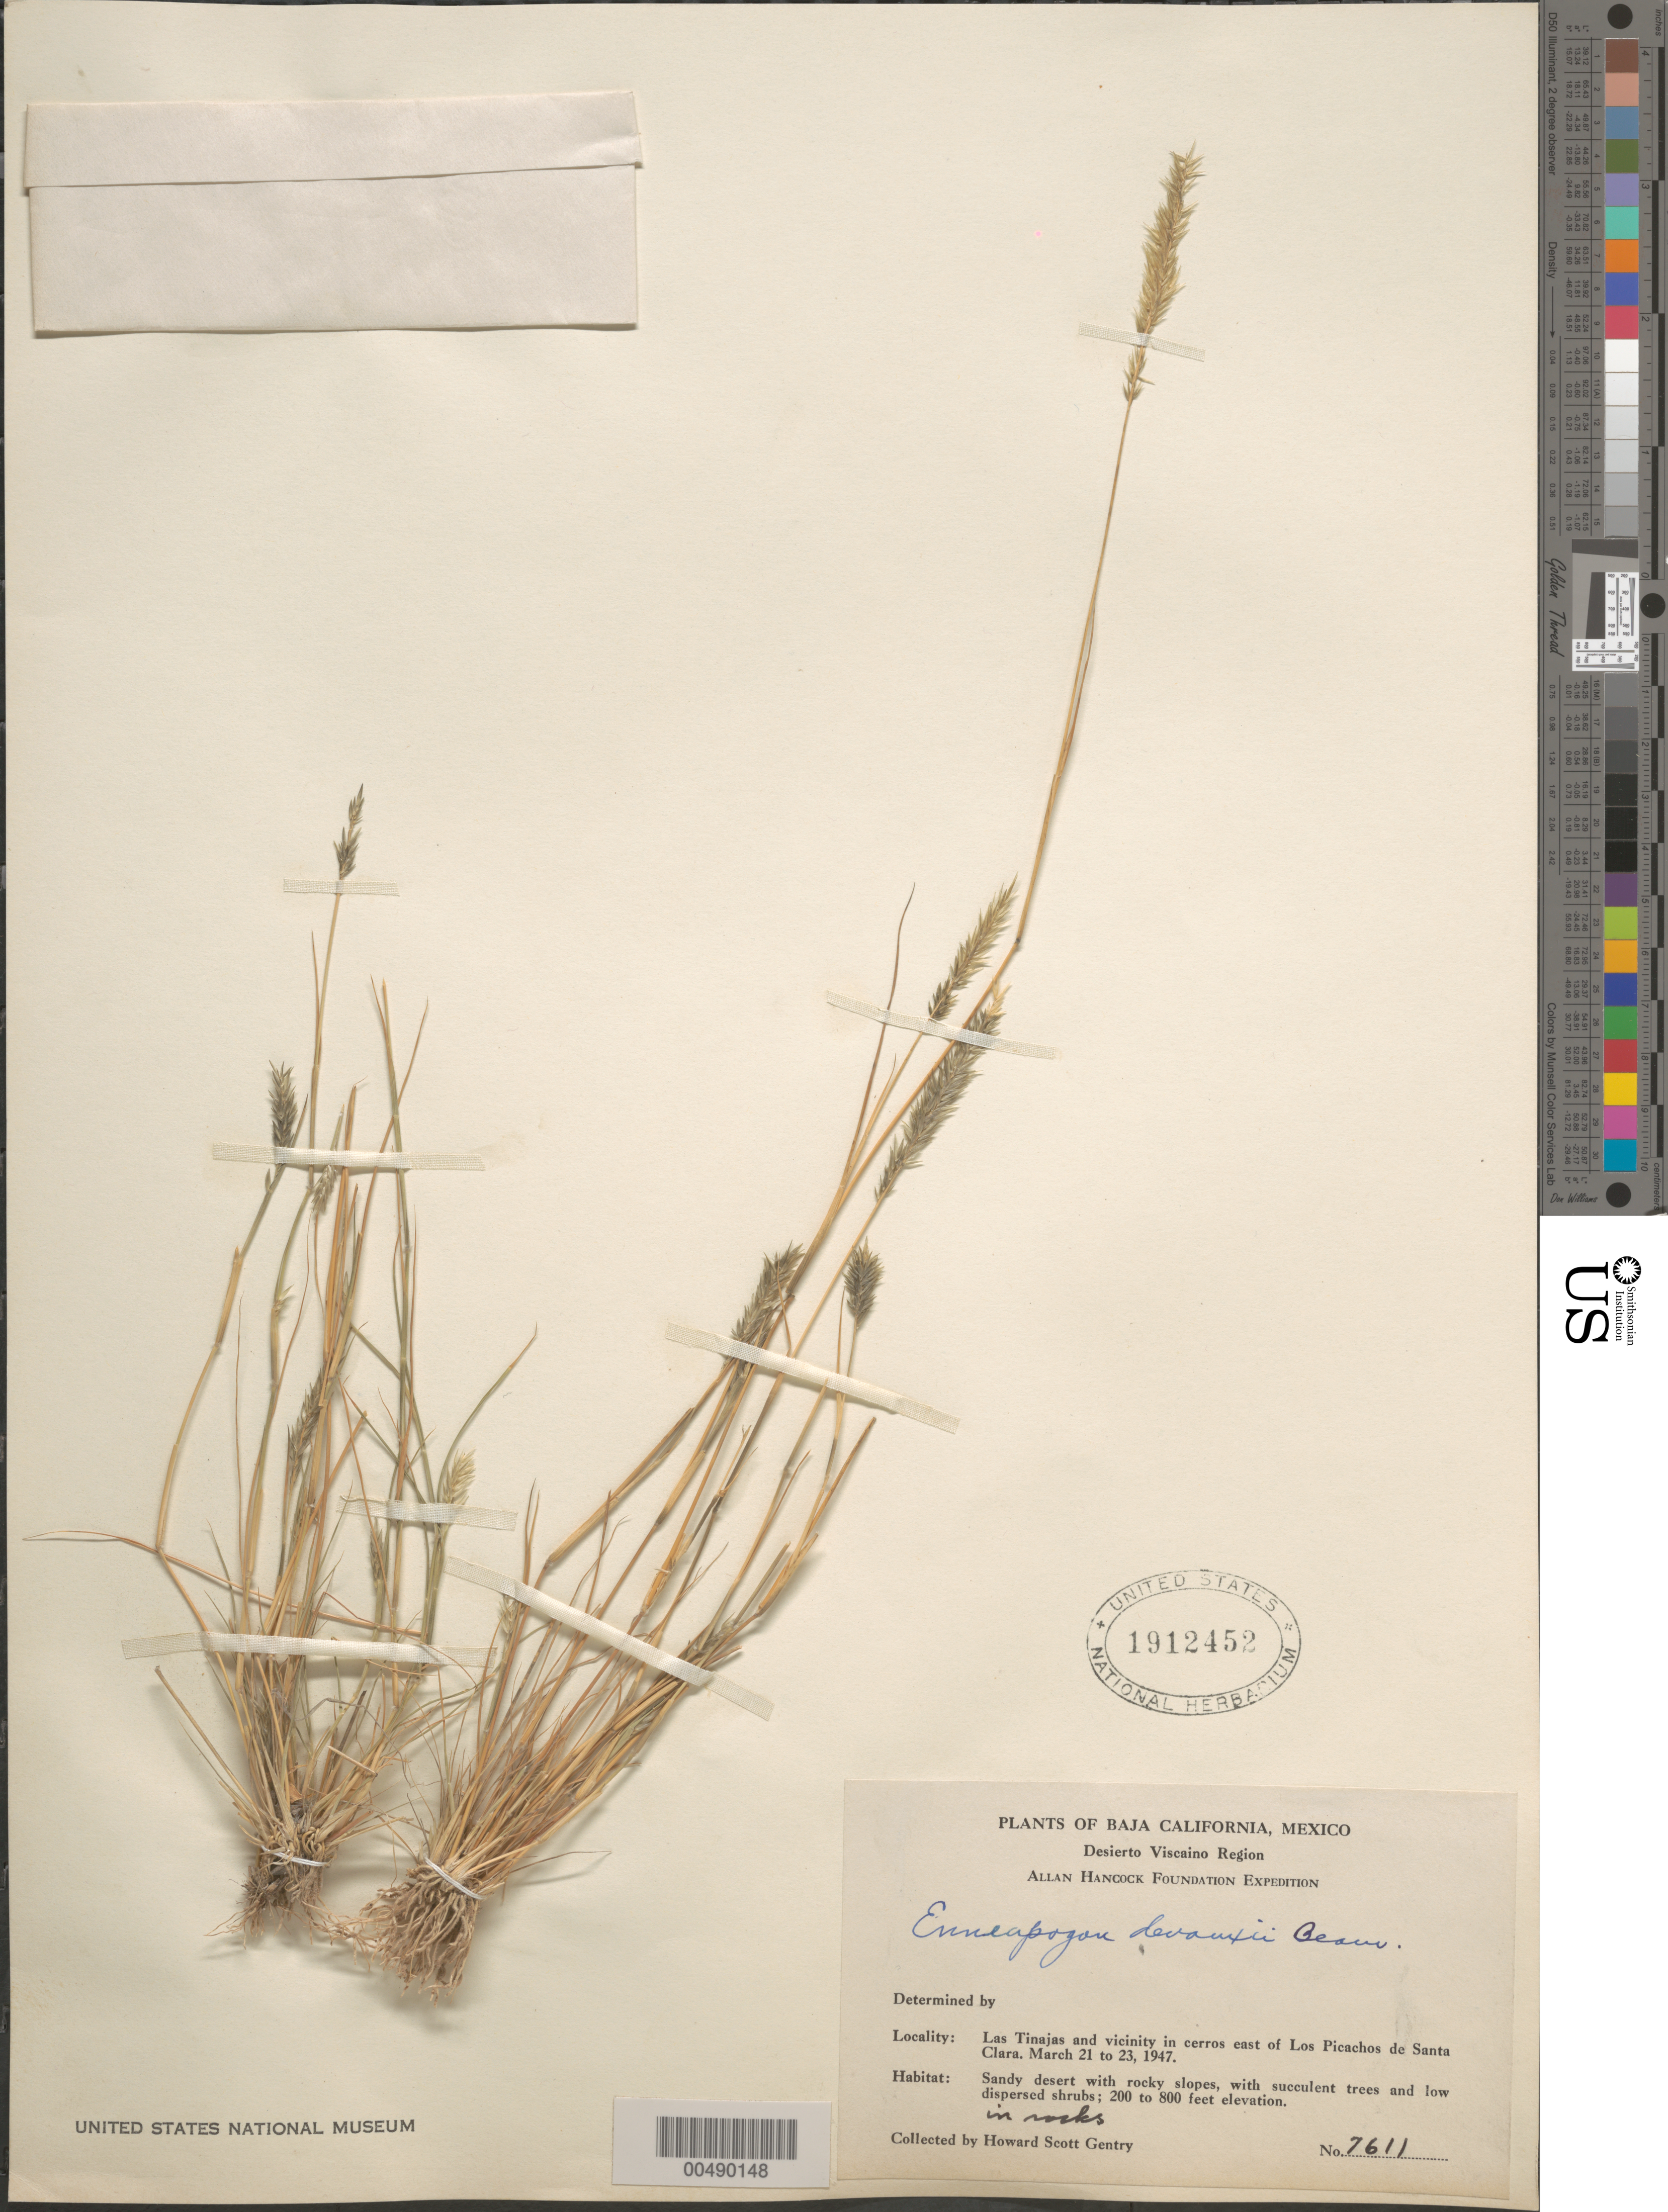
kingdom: Plantae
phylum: Tracheophyta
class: Liliopsida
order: Poales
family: Poaceae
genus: Enneapogon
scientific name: Enneapogon desvauxii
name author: P. Beauv.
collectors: H. S. Gentry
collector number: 7611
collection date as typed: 21 Mar 1947 to 23 Mar 1947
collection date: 1947-03-21/1947-03-23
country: Mexico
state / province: Baja California Norte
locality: Las Tinajas and vicinity in hills E of Los Picachos de Santa Clara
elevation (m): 200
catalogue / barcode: US 1912452